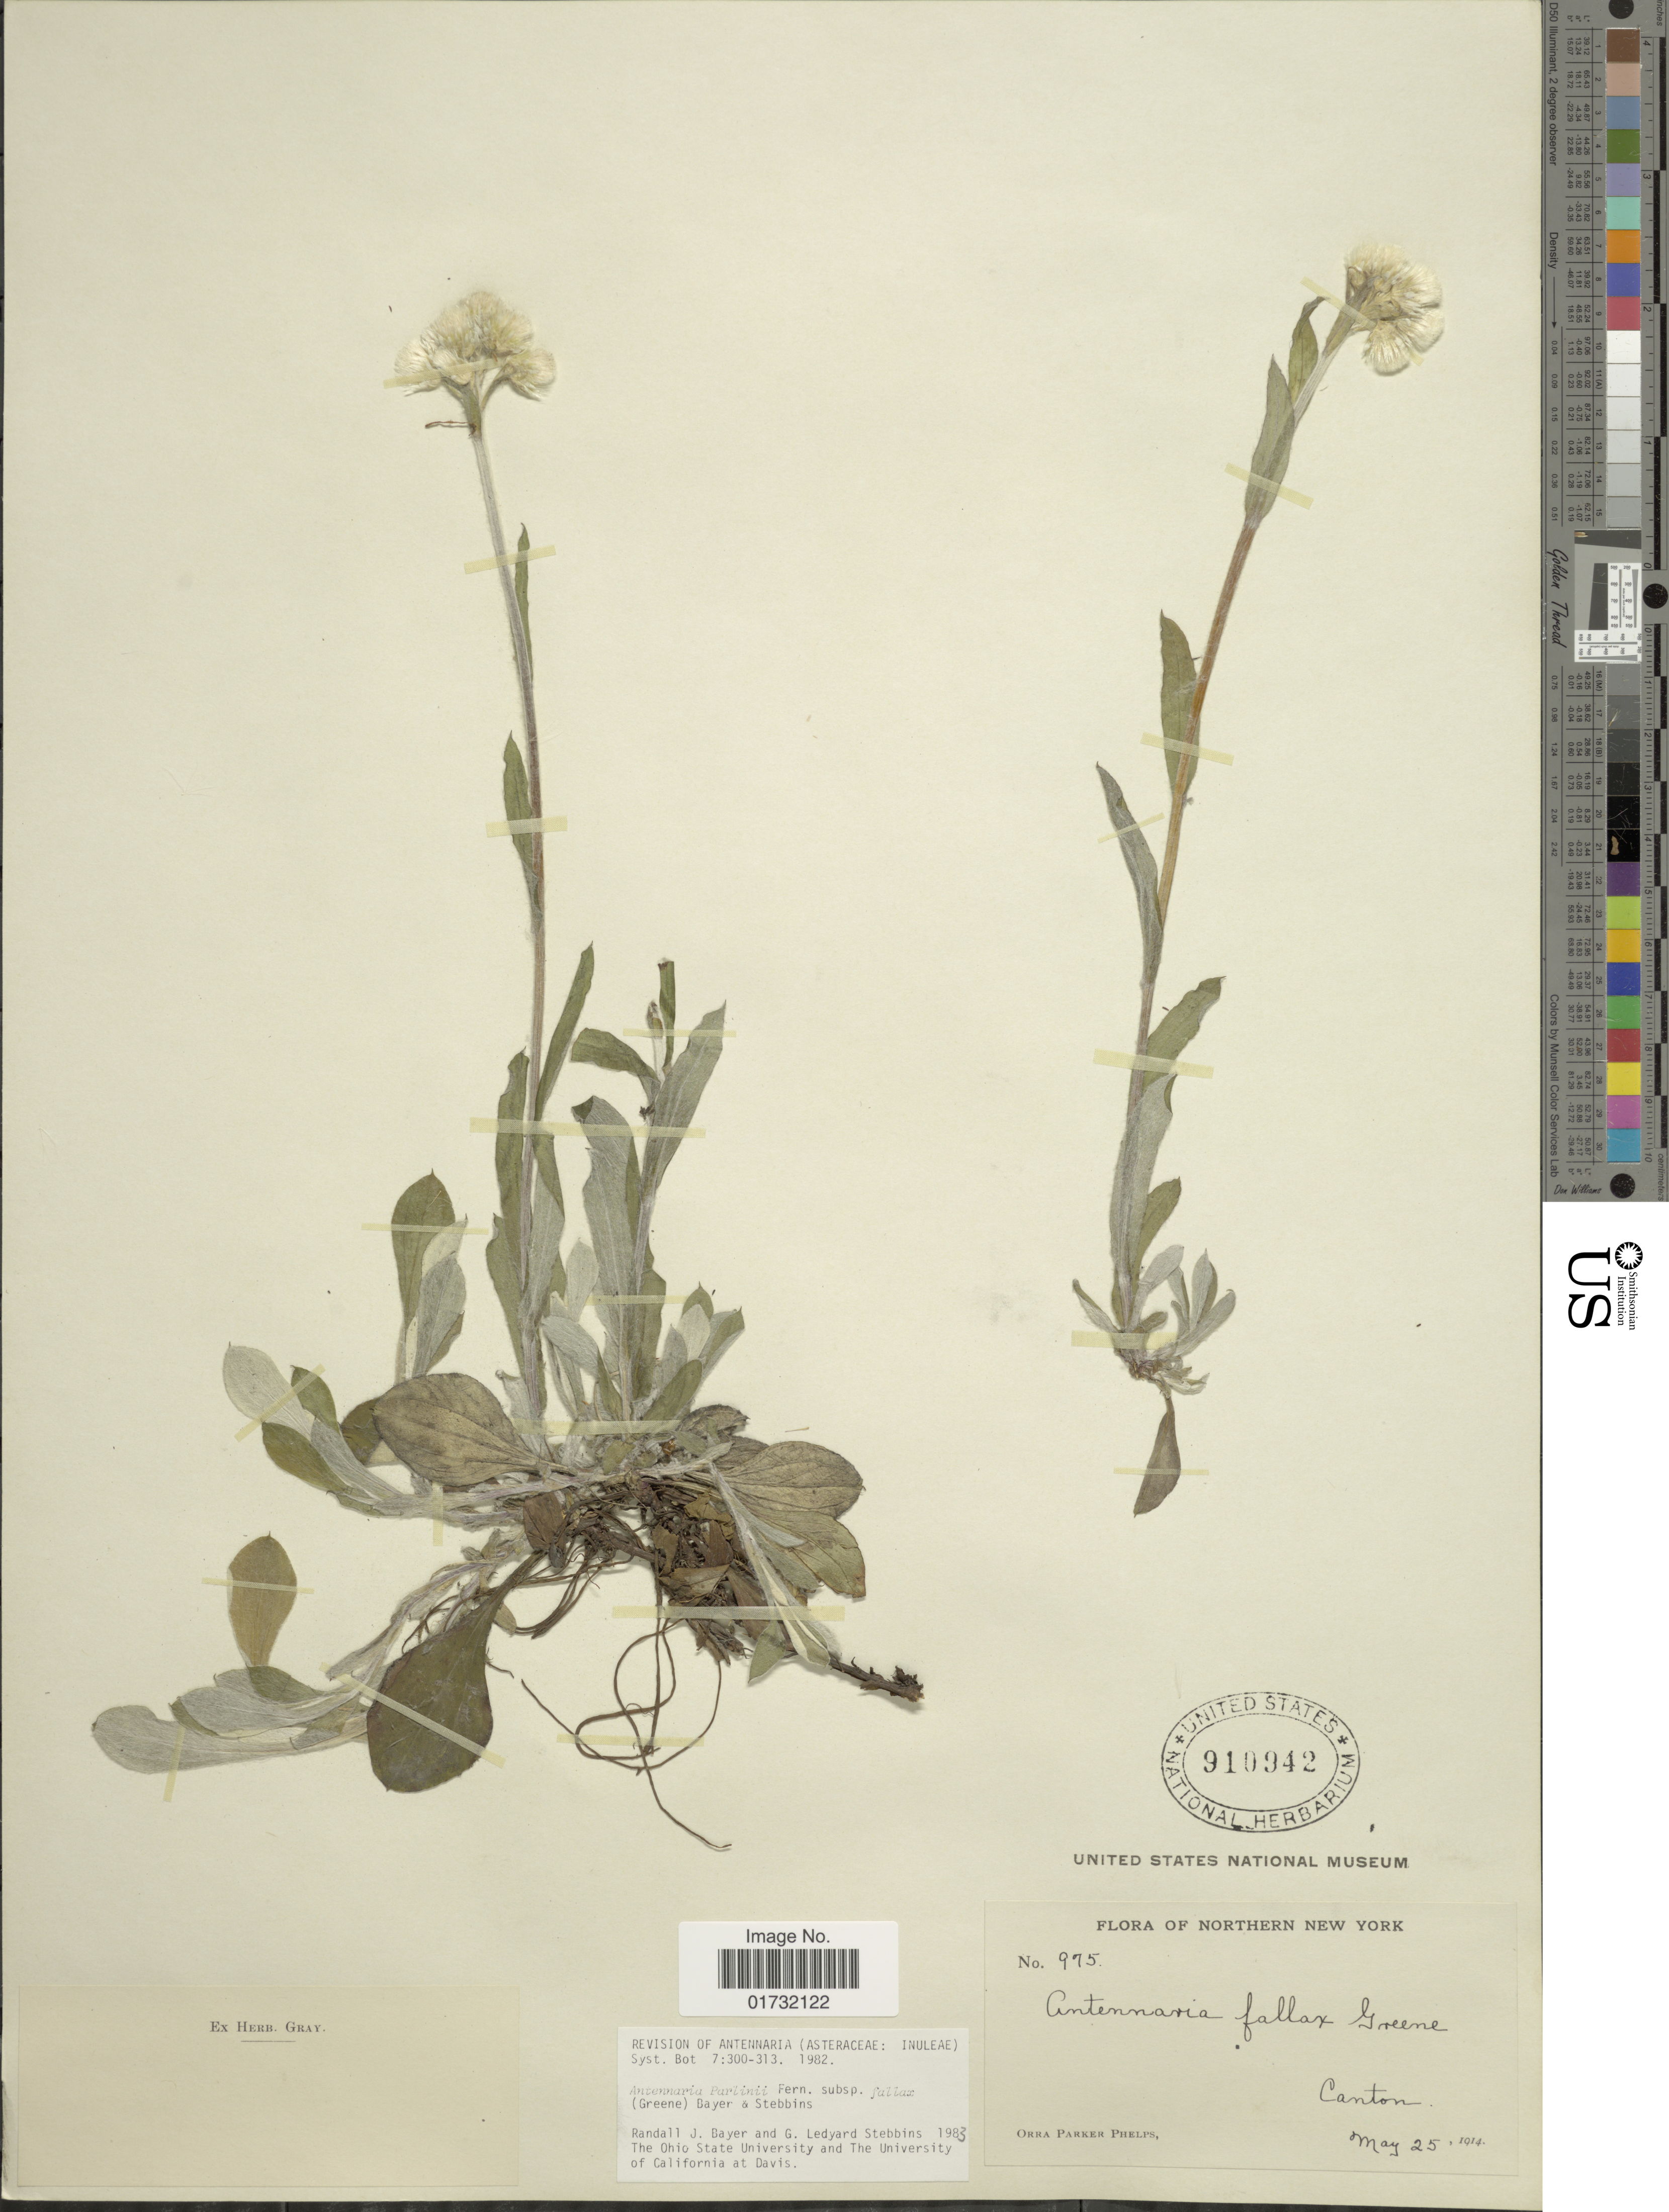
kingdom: Plantae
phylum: Tracheophyta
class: Magnoliopsida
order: Asterales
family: Asteraceae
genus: Antennaria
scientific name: Antennaria parlinii subsp. fallax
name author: (Greene) R.J. Bayer & Stebbins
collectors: O. P. Phelps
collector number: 975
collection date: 1914-05-25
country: United States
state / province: New York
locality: Northern New York. Canton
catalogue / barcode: US 910942